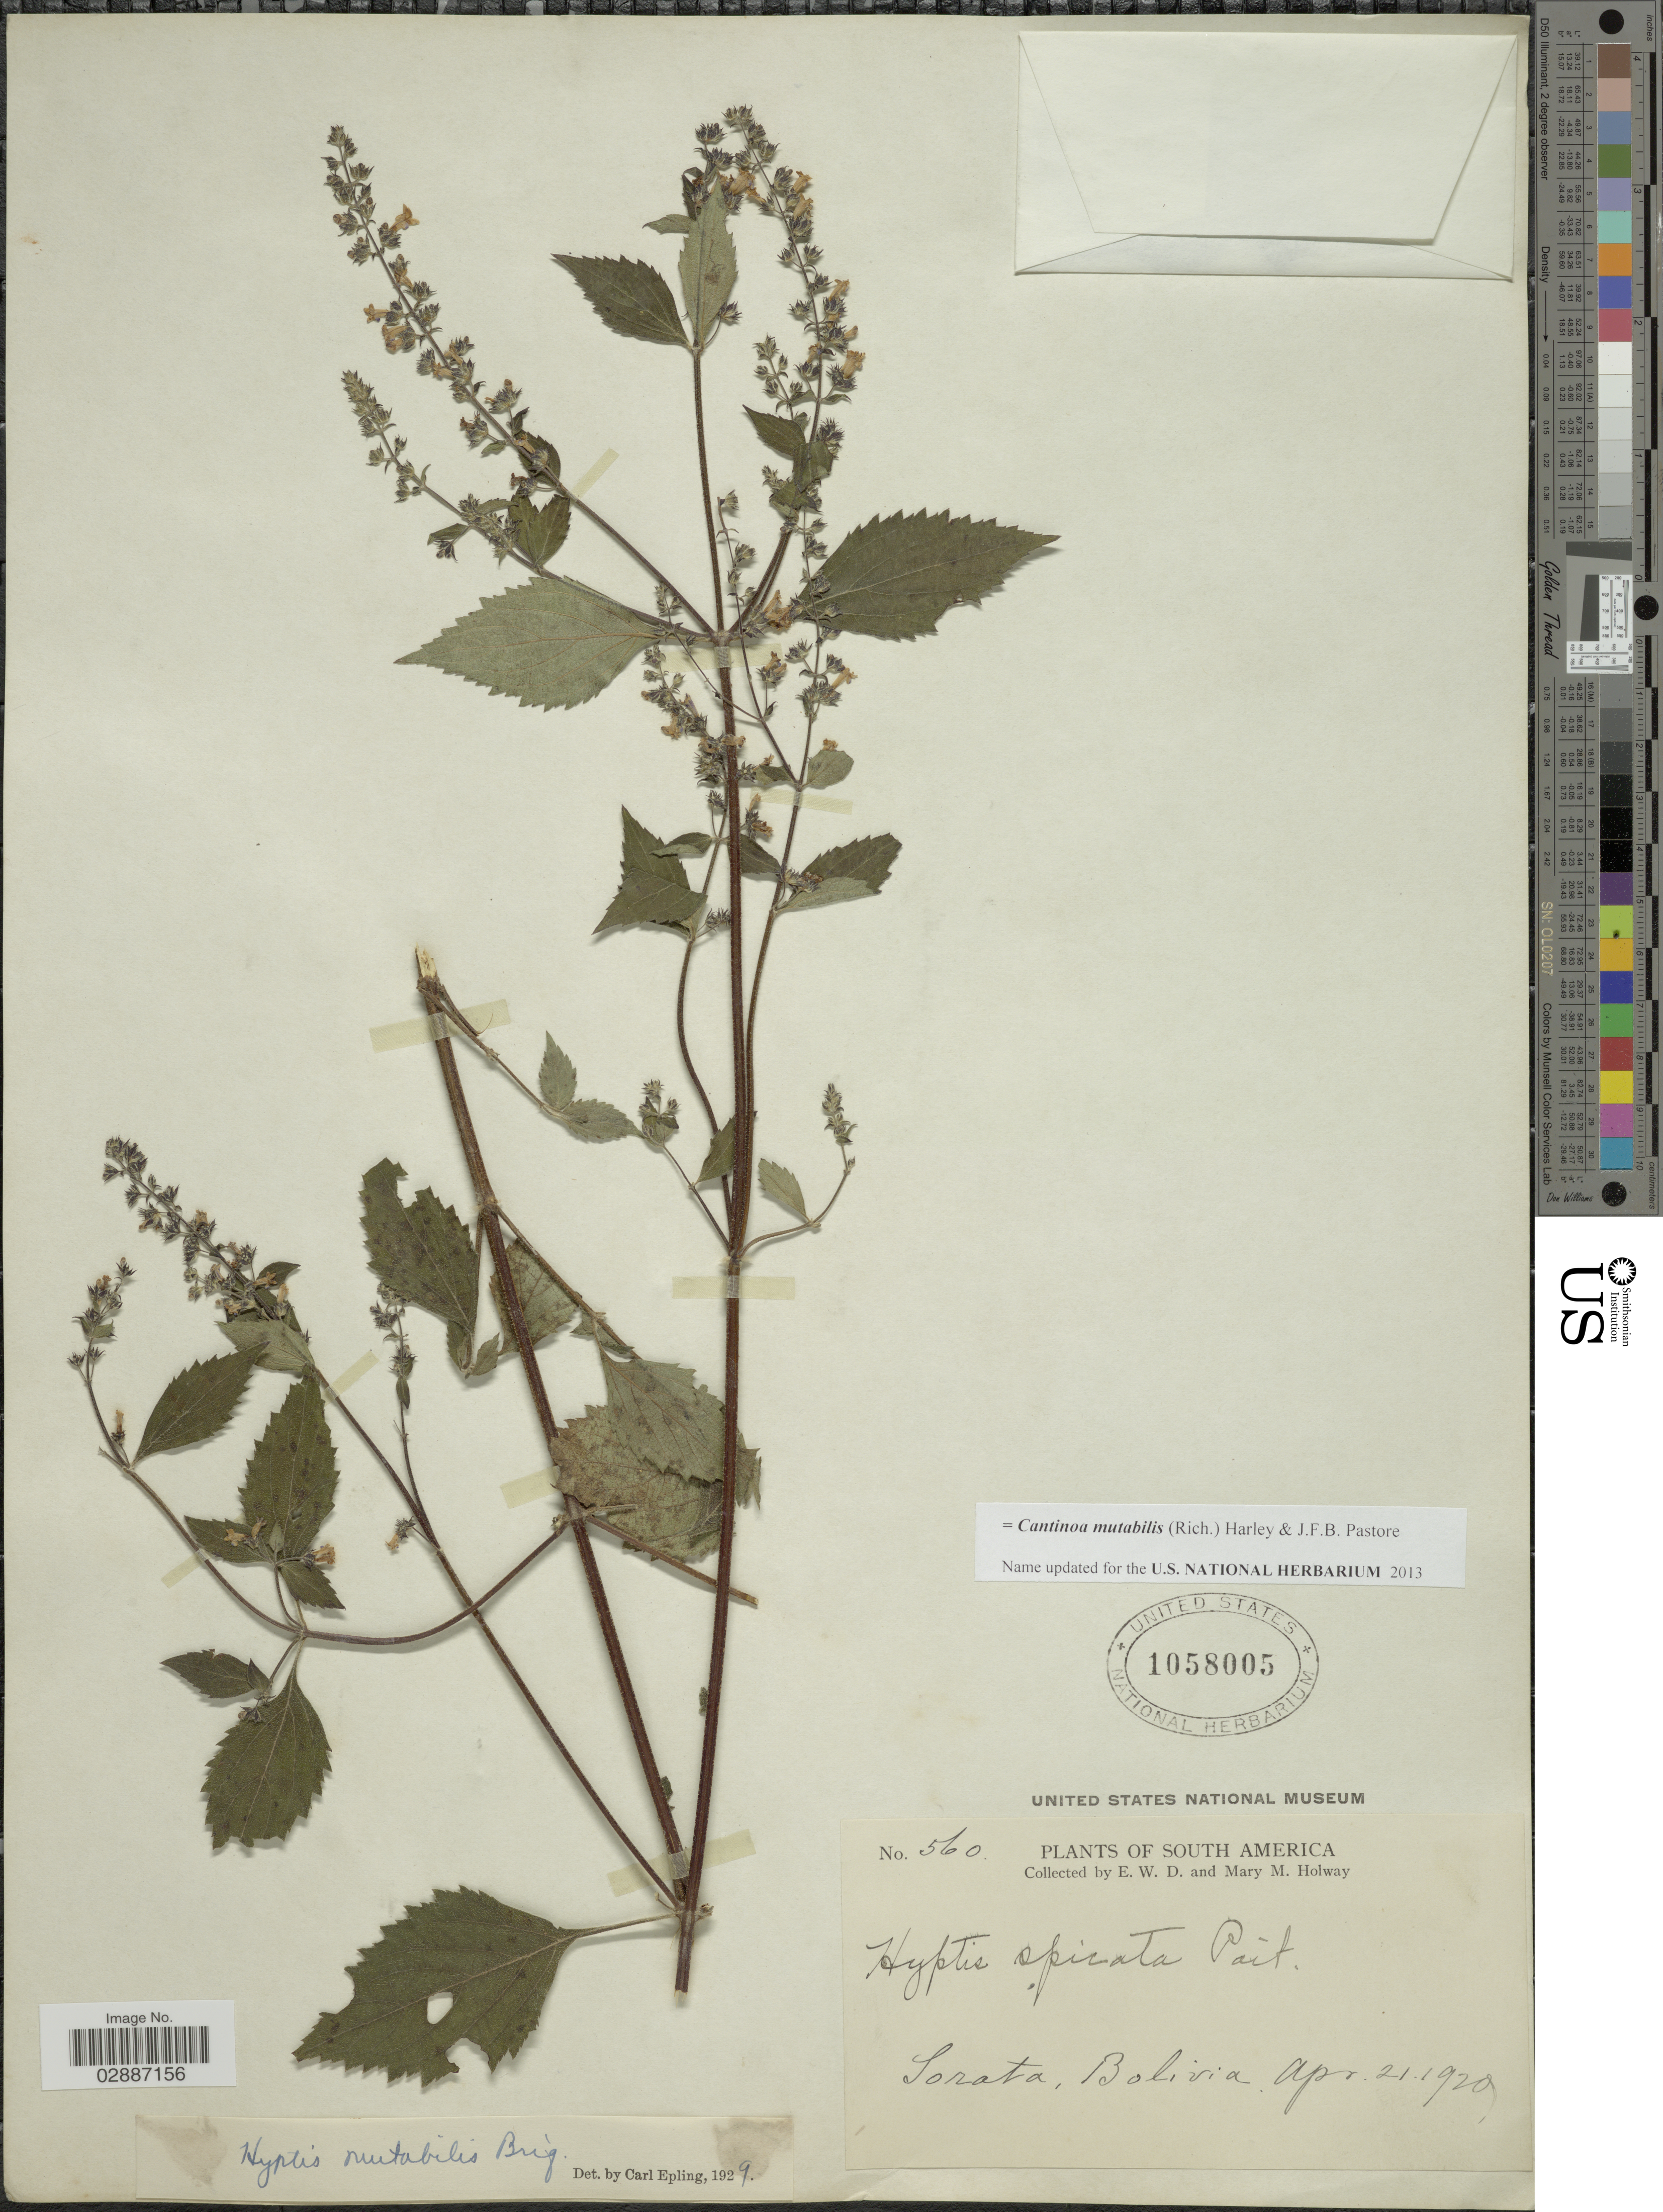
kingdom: Plantae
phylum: Tracheophyta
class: Magnoliopsida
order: Lamiales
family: Lamiaceae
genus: Cantinoa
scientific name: Cantinoa mutabilis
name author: (Epling) Harley & J.F.B. Pastore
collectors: E. W. D. Holway & M. M. Holway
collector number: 560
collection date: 1920-04-21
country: Bolivia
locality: Sorata.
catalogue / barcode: US 1058005